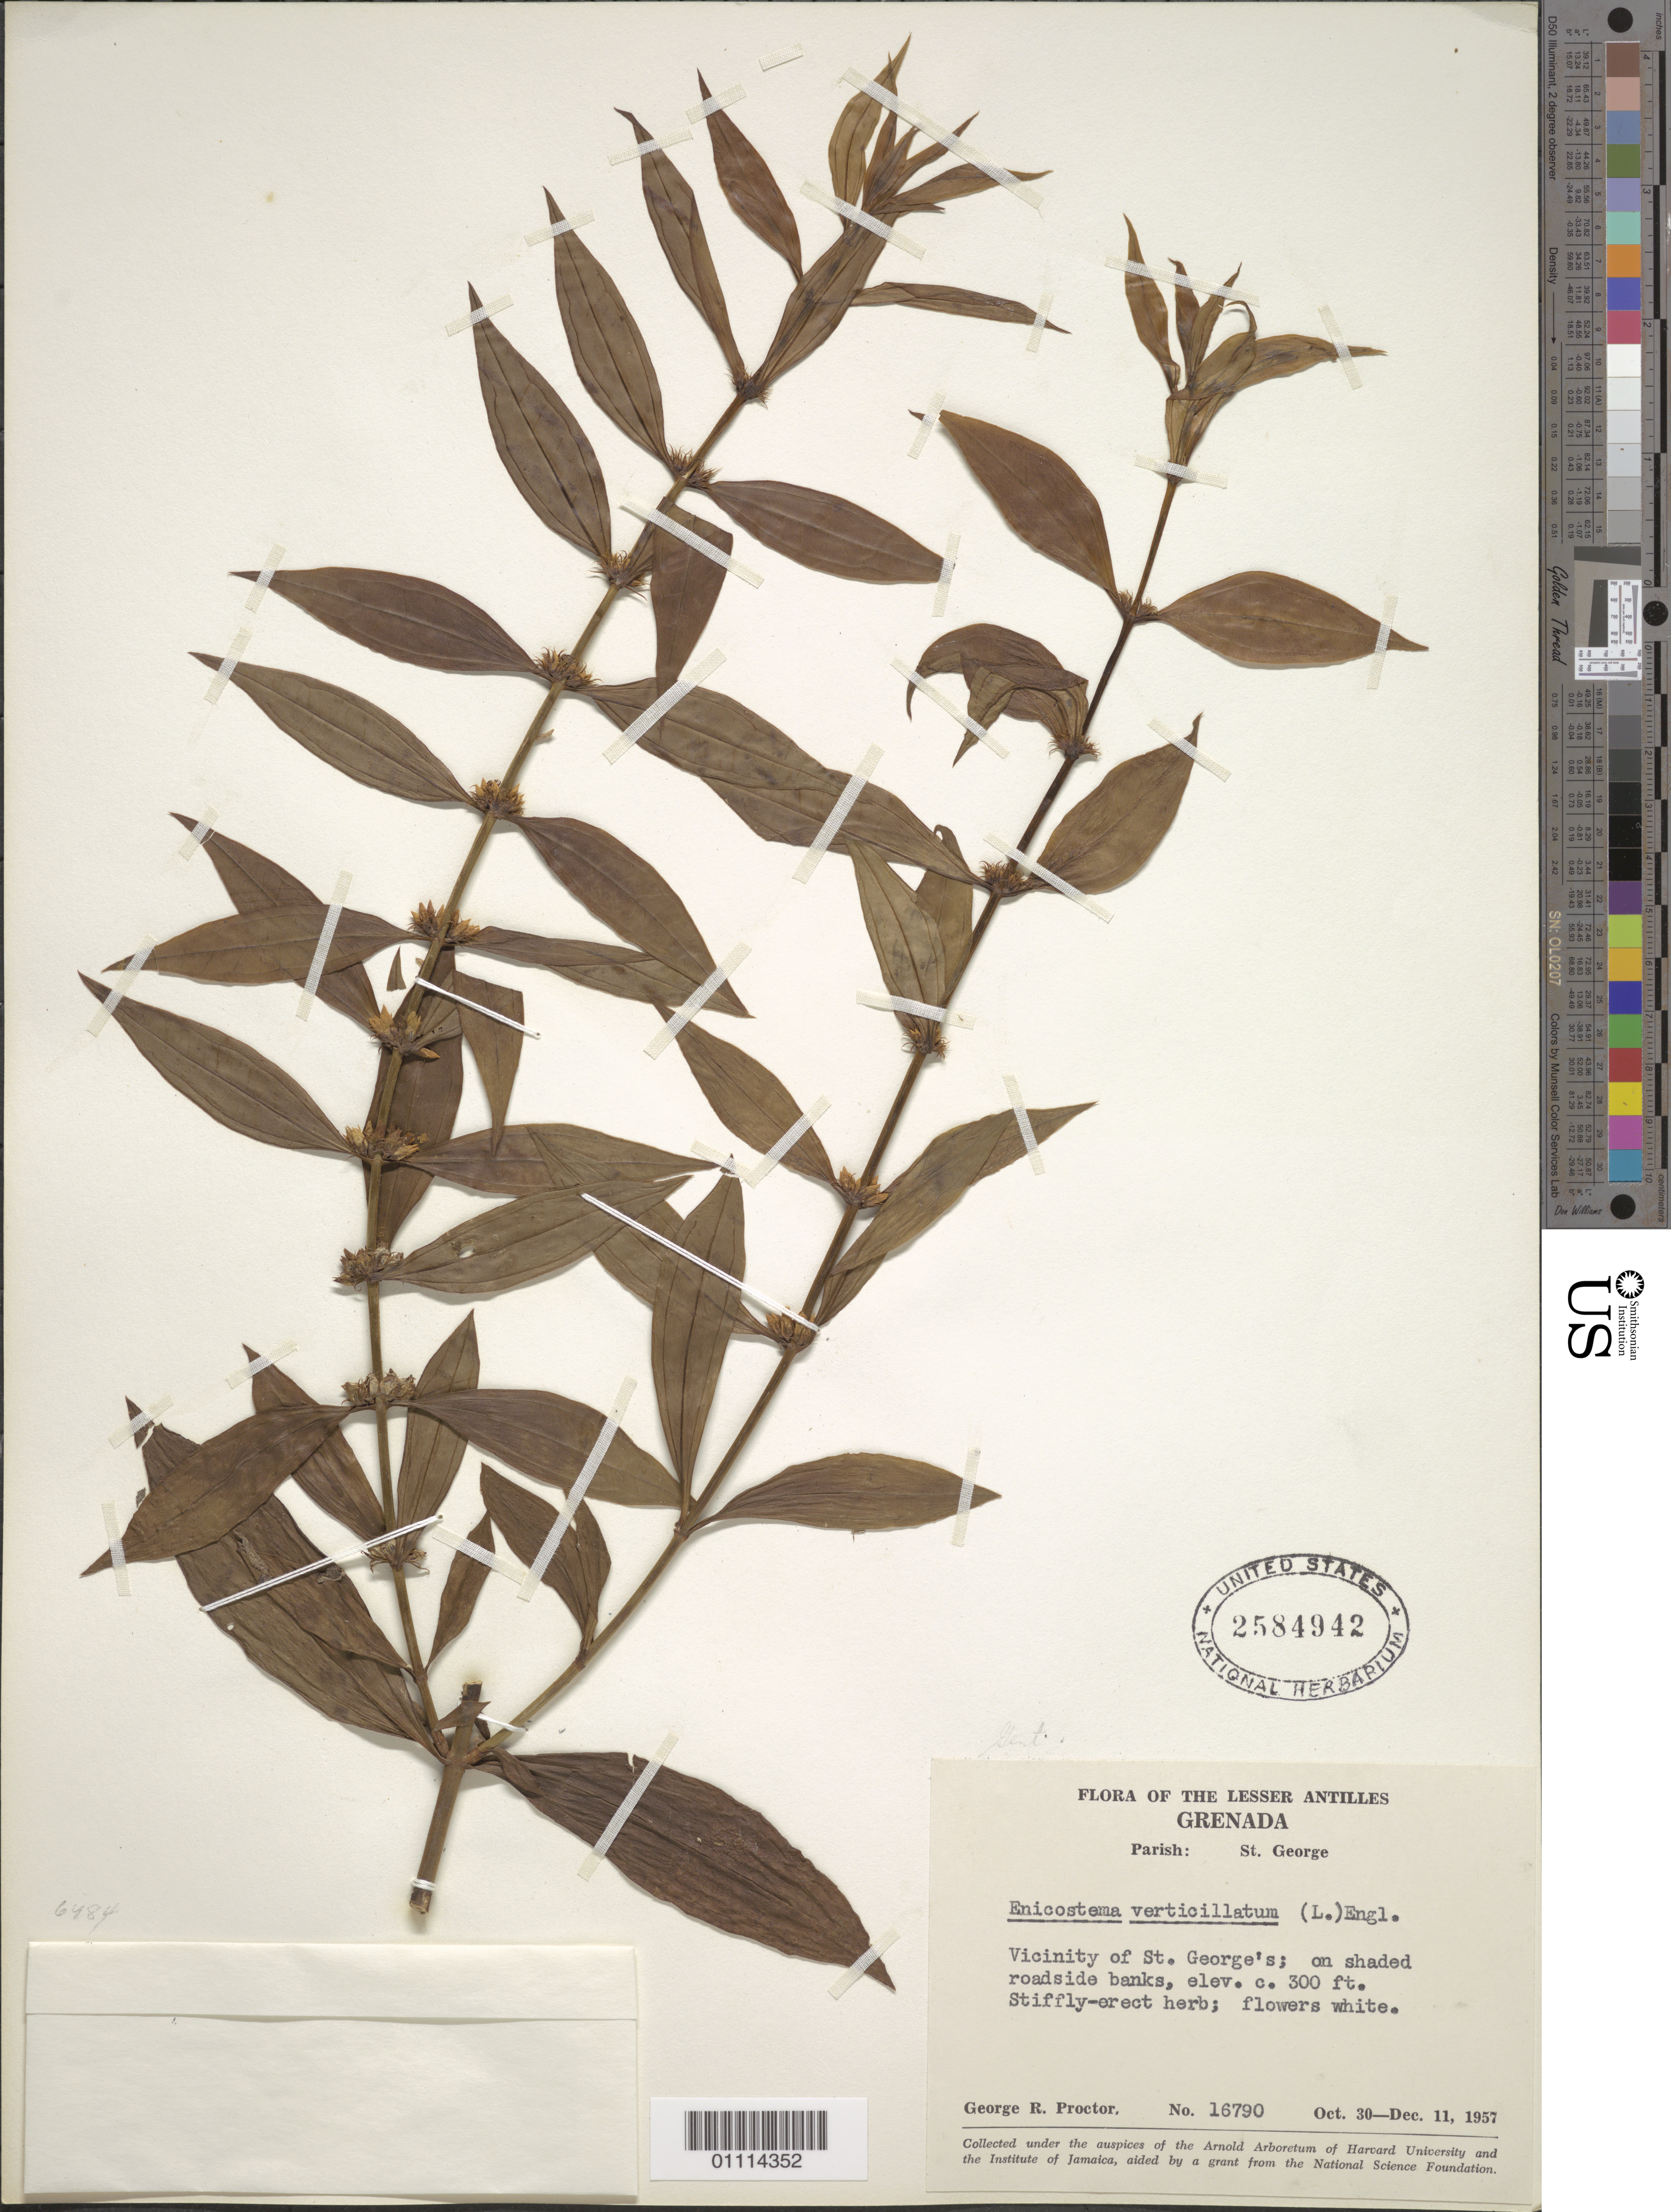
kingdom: Plantae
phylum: Tracheophyta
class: Magnoliopsida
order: Gentianales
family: Gentianaceae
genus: Enicostema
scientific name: Enicostema verticillatum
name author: (L.) Engl.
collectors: G. R. Proctor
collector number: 16790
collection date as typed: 30 Oct 1957 to 11 Dec 1957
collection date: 1957-10-30/1957-12-11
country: Grenada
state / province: Saint George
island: Grenada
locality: Vicinity of St. George's; on shaded roadside banks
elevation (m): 91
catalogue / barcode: US 2584942